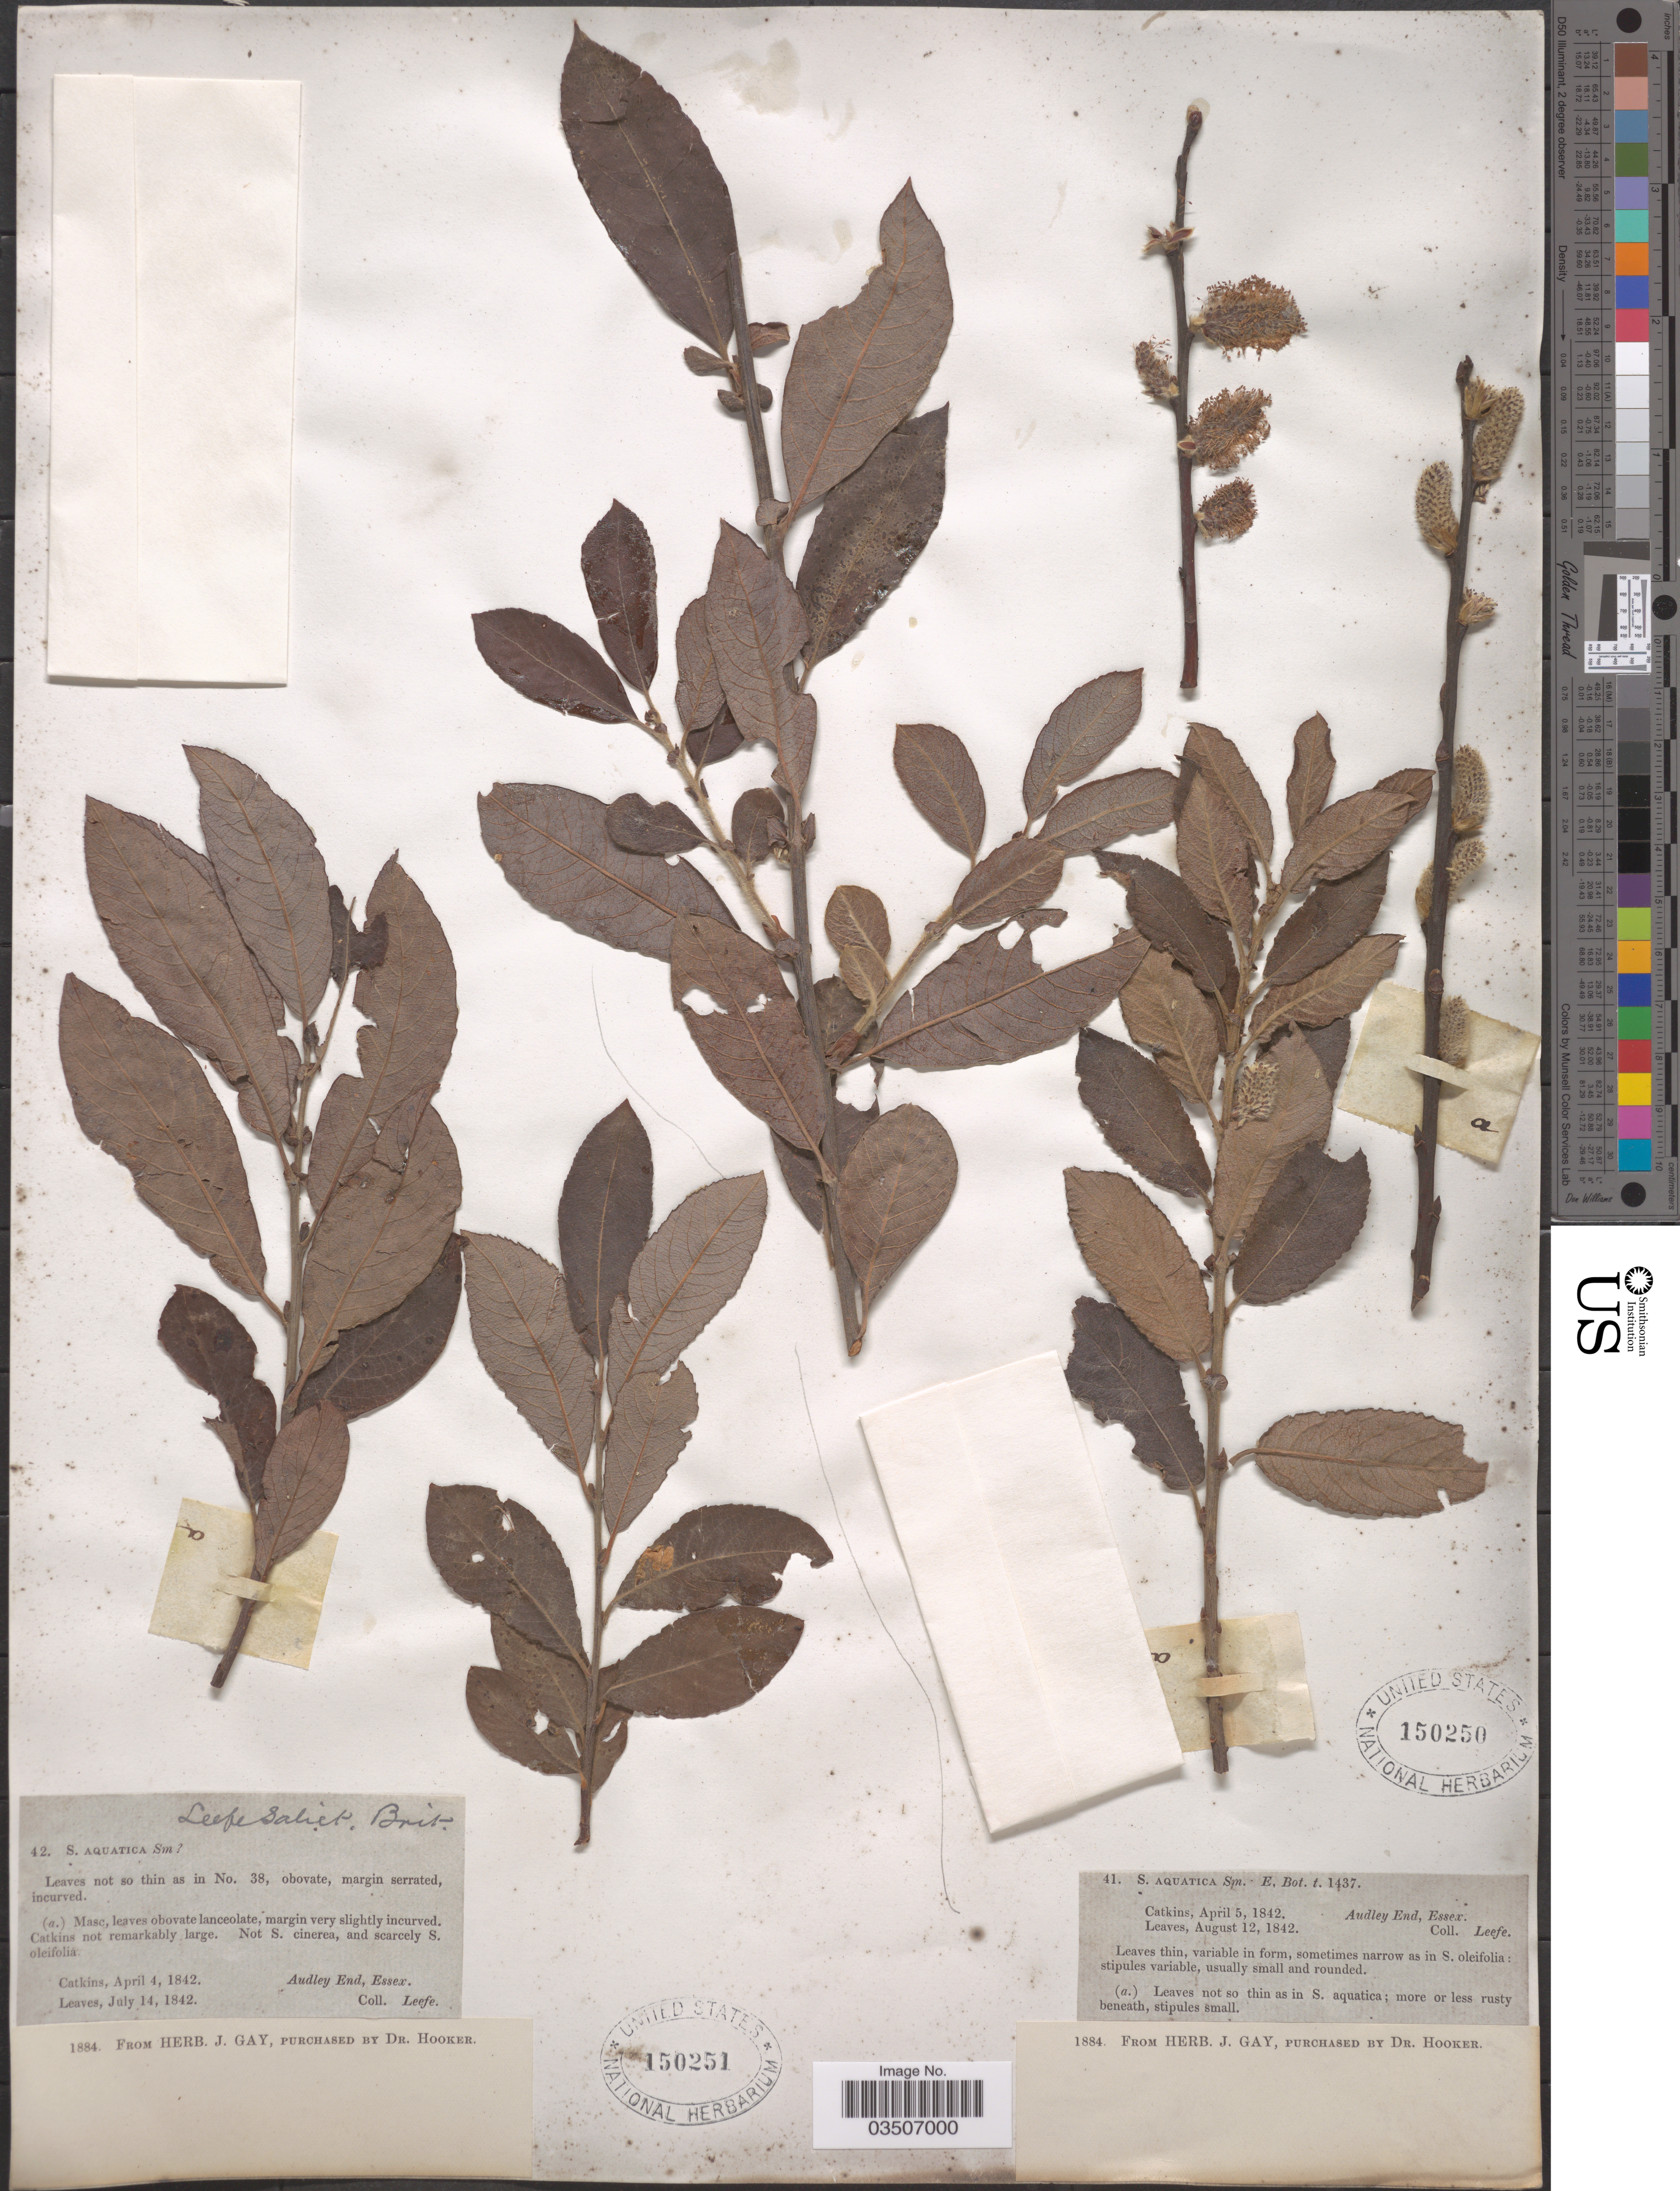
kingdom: Plantae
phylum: Tracheophyta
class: Magnoliopsida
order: Malpighiales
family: Salicaceae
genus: Salix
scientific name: Salix aquatica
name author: Sm.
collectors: Leefe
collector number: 41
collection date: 1842-04-05/1842-08-12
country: United Kingdom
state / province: England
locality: Audley End, Essex.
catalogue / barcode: US 150250-2